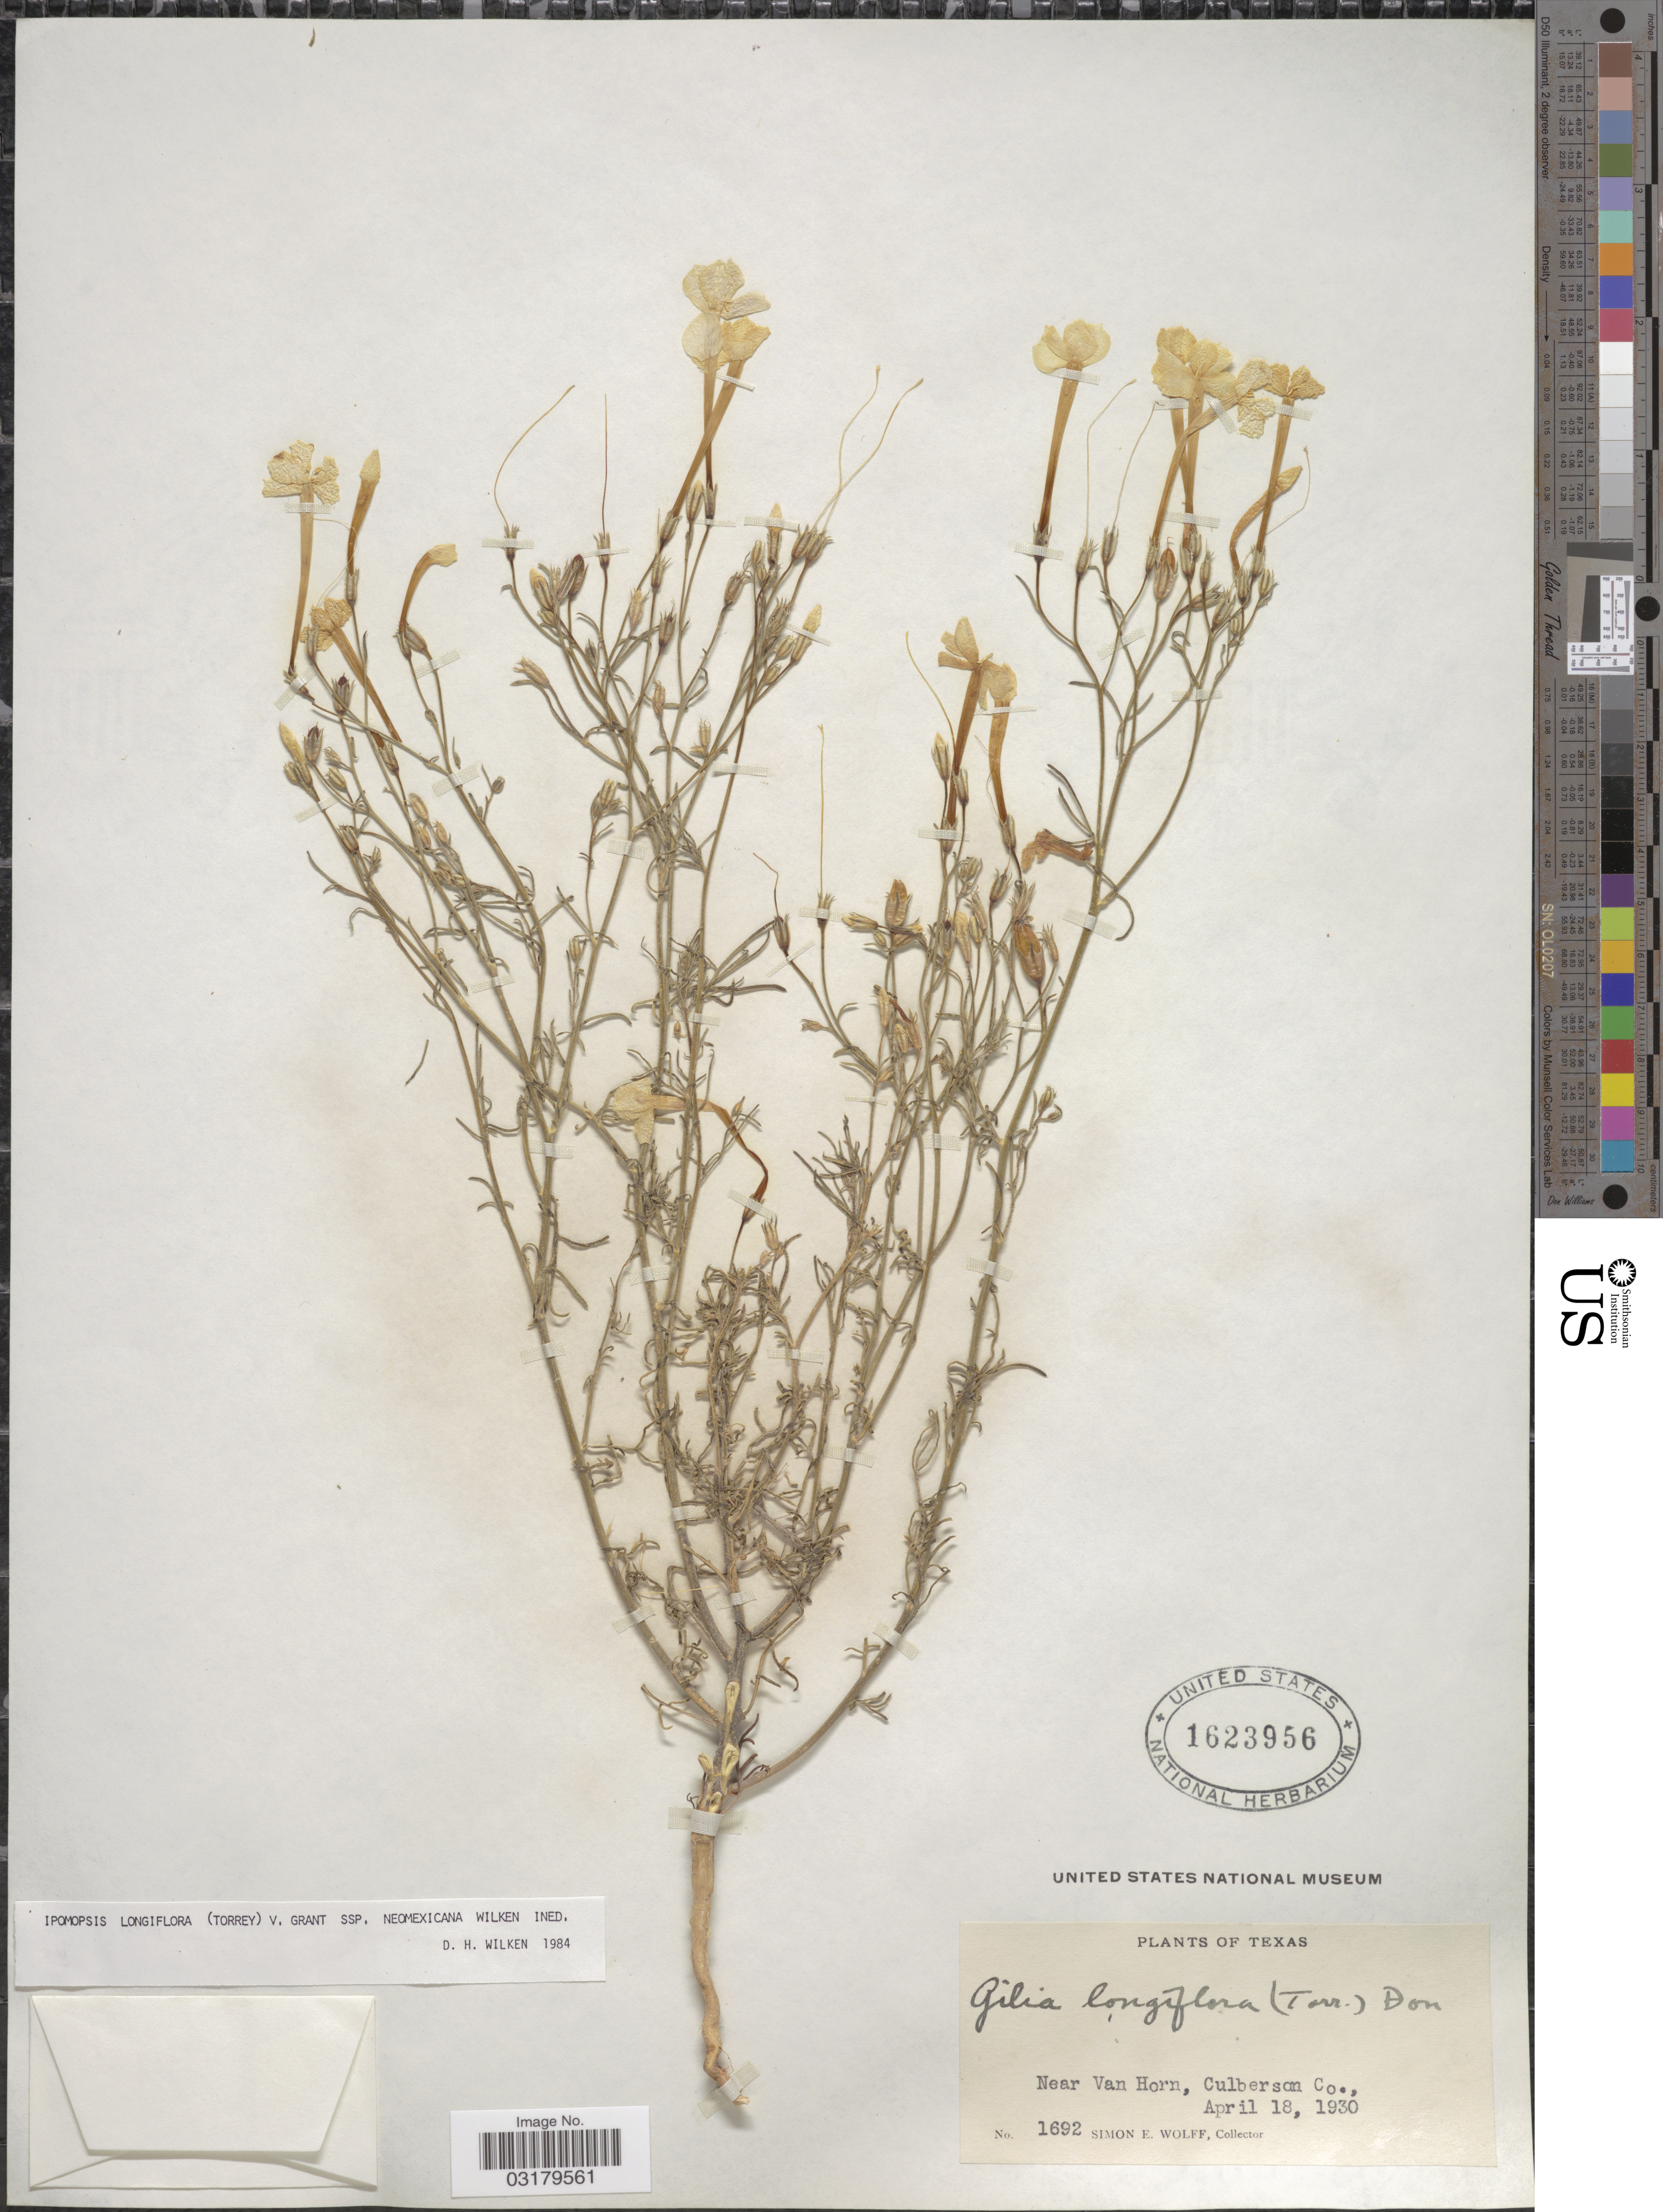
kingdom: Plantae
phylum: Tracheophyta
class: Magnoliopsida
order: Ericales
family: Polemoniaceae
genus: Ipomopsis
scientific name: Ipomopsis longiflora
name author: (Torr.) V.E. Grant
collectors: S. E. Wolff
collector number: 1692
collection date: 1930-04-18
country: United States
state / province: Texas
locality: Near Van Horn, Culberson Co.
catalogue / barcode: US 1623956